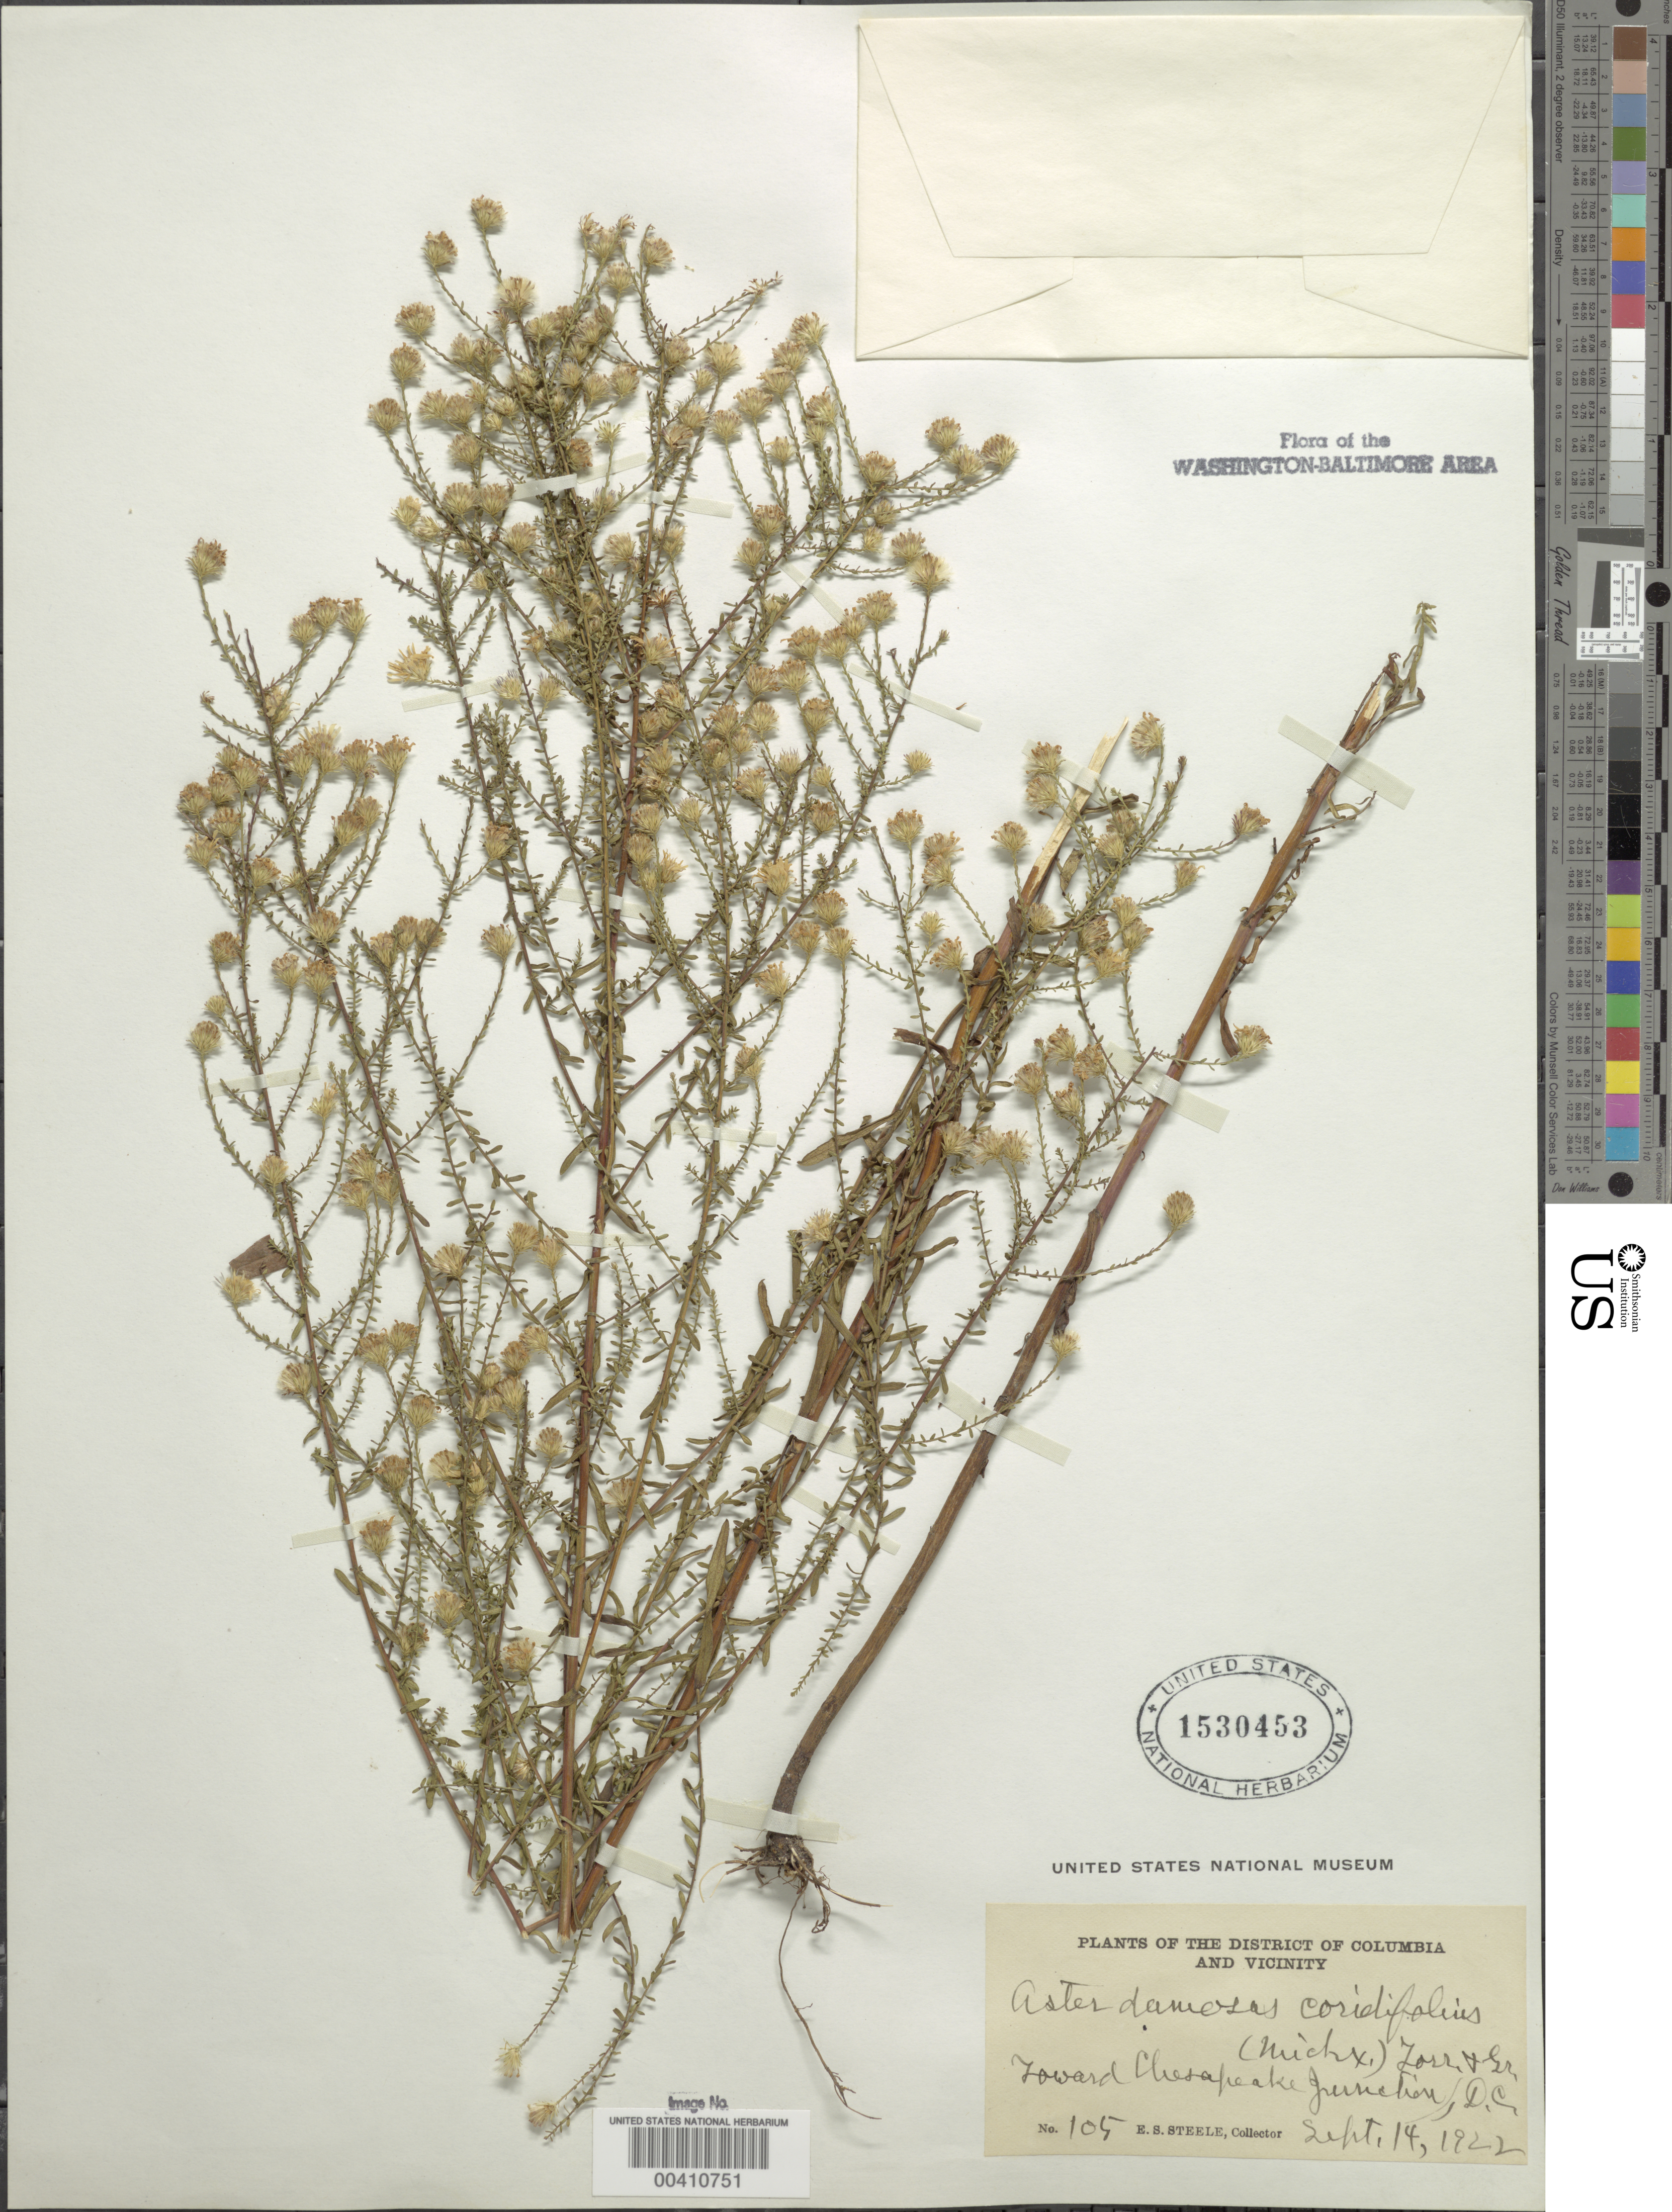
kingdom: Plantae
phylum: Tracheophyta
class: Magnoliopsida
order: Asterales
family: Asteraceae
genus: Symphyotrichum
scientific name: Symphyotrichum dumosum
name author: (L.) G.L. Nesom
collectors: E. Steele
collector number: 105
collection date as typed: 14 Sep 1922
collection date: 1922-09-14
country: United States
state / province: District of Columbia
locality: Chesapeake junction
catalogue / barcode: US 1530453